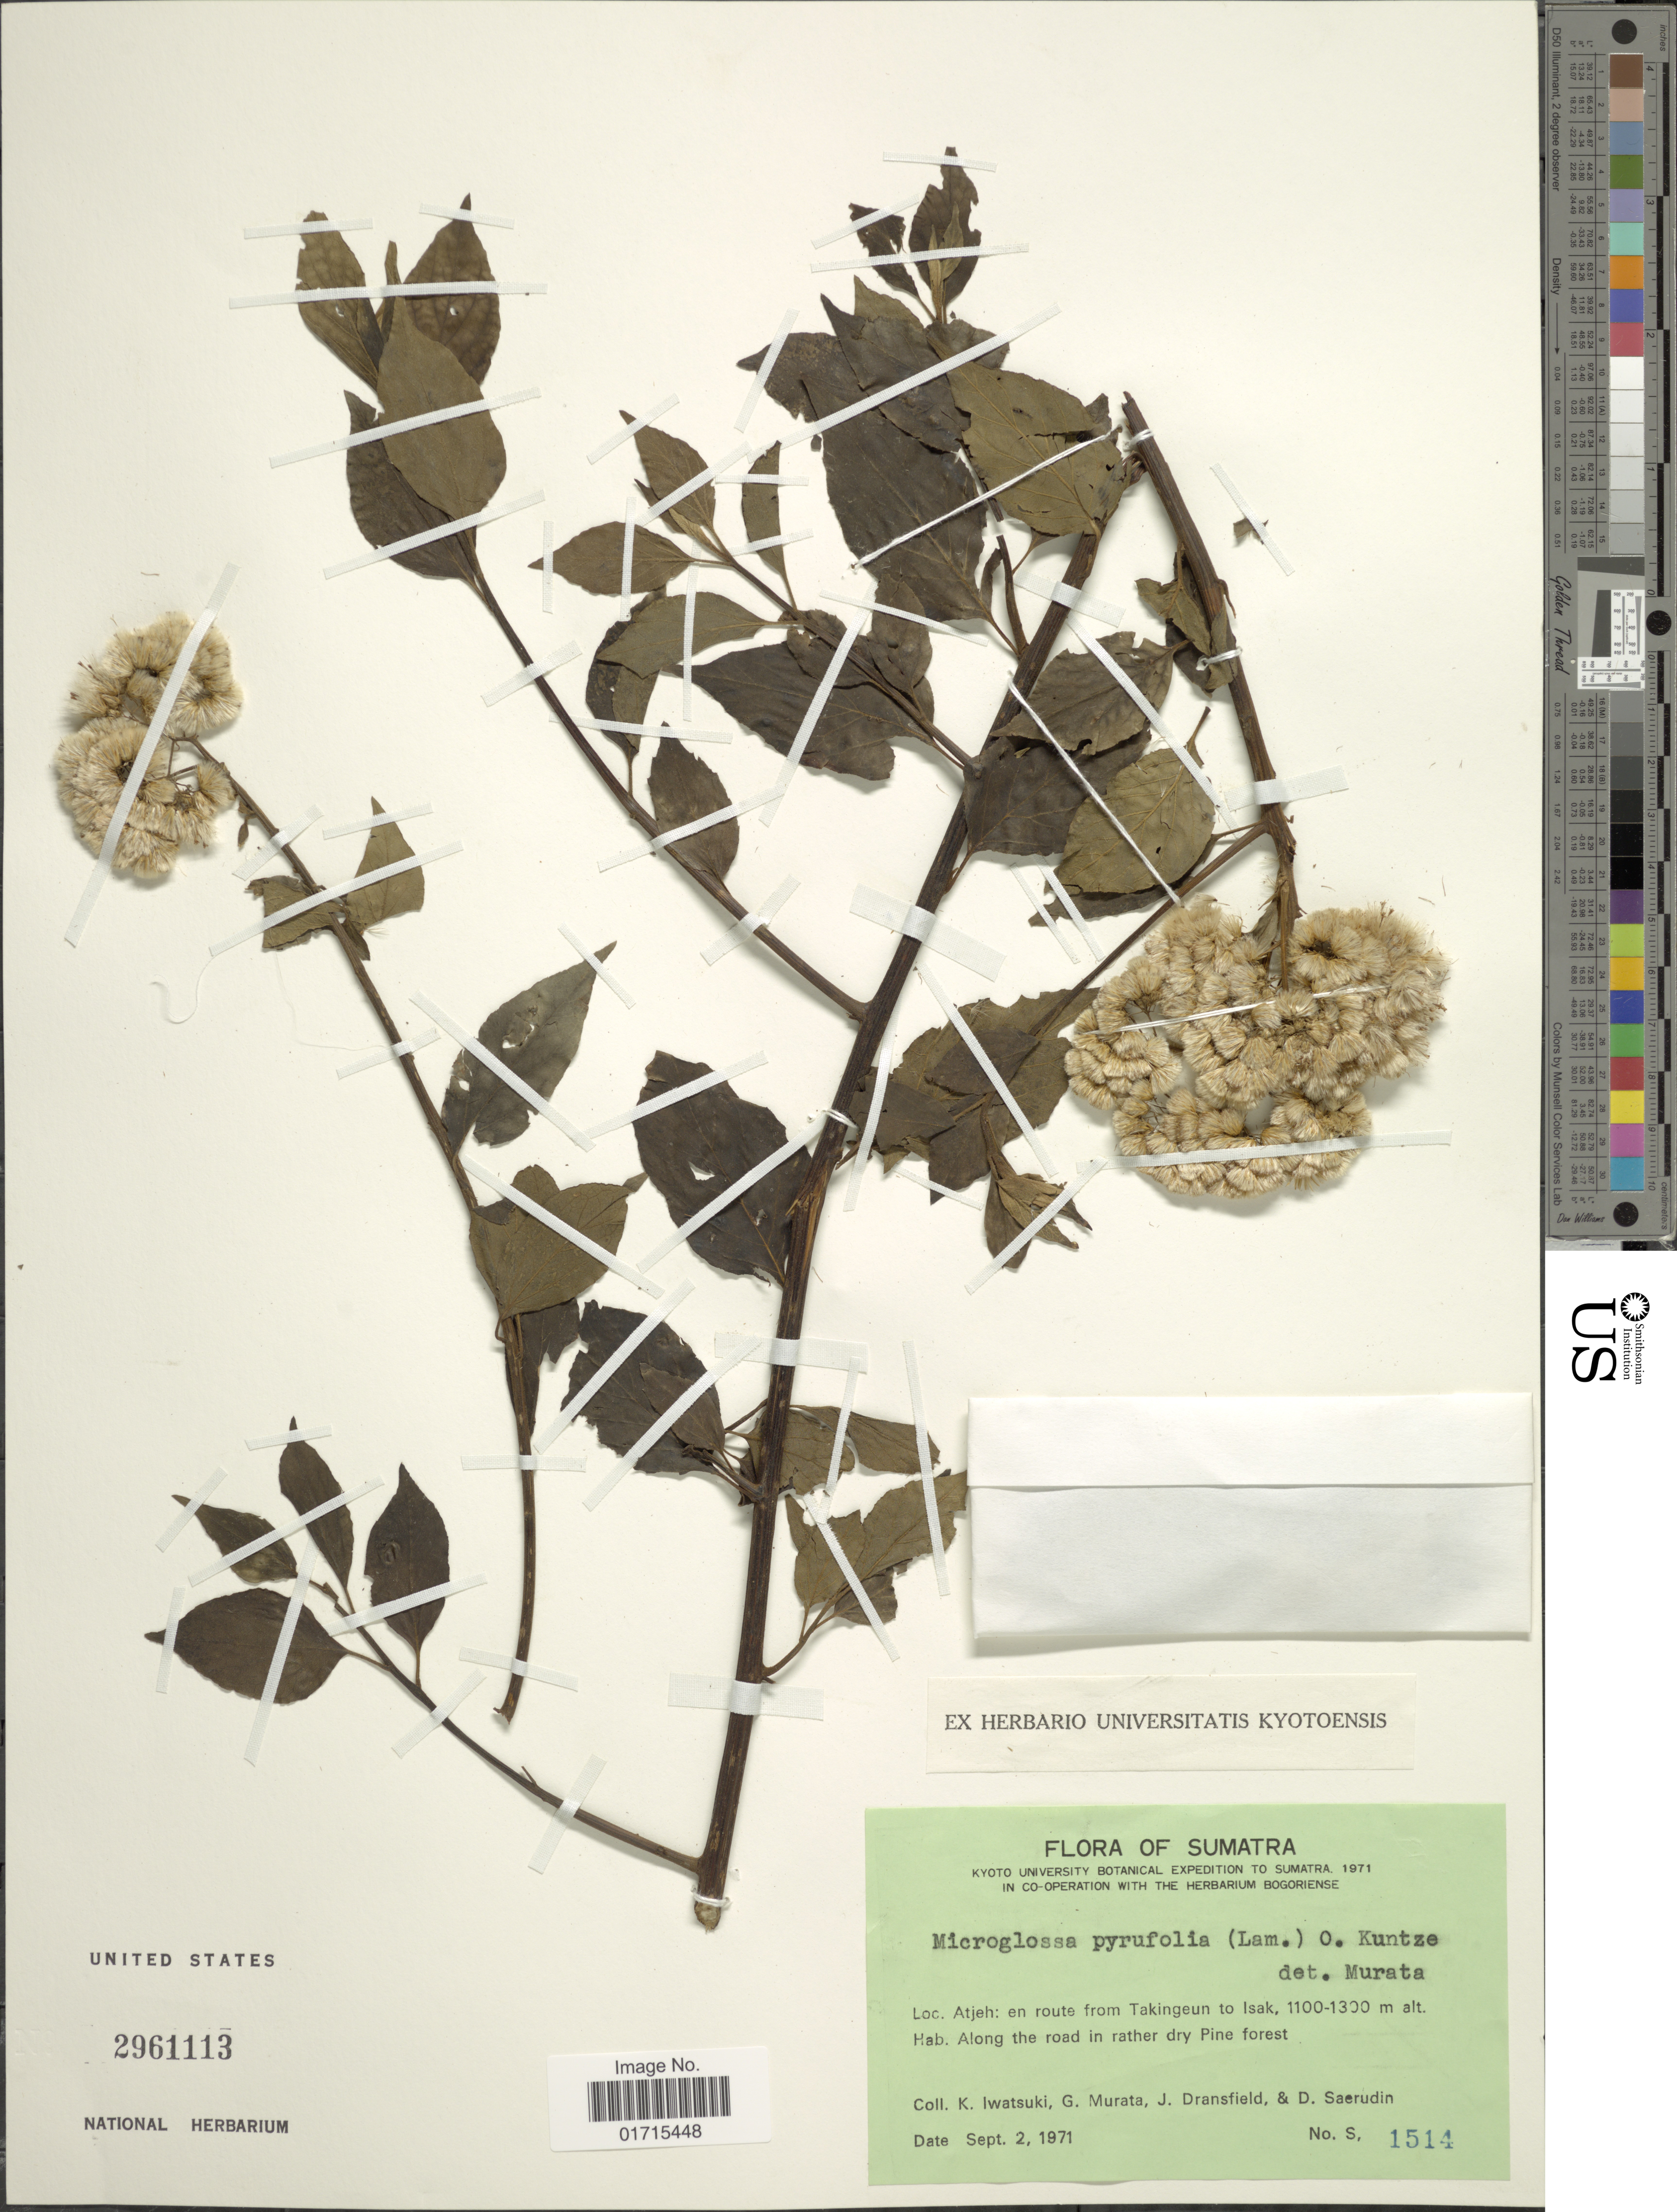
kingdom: Plantae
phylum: Tracheophyta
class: Magnoliopsida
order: Asterales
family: Asteraceae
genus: Microglossa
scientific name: Microglossa pyrifolia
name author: (Lam.) Kuntze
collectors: K. Iwatsuki, G. Murata, J. Dransfield & D. Saerudin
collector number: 1514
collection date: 1971-09-02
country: Indonesia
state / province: Sumatra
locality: Sumatra. Atjeh: en route from Takingeun to Isak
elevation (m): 1100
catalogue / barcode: US 2961113